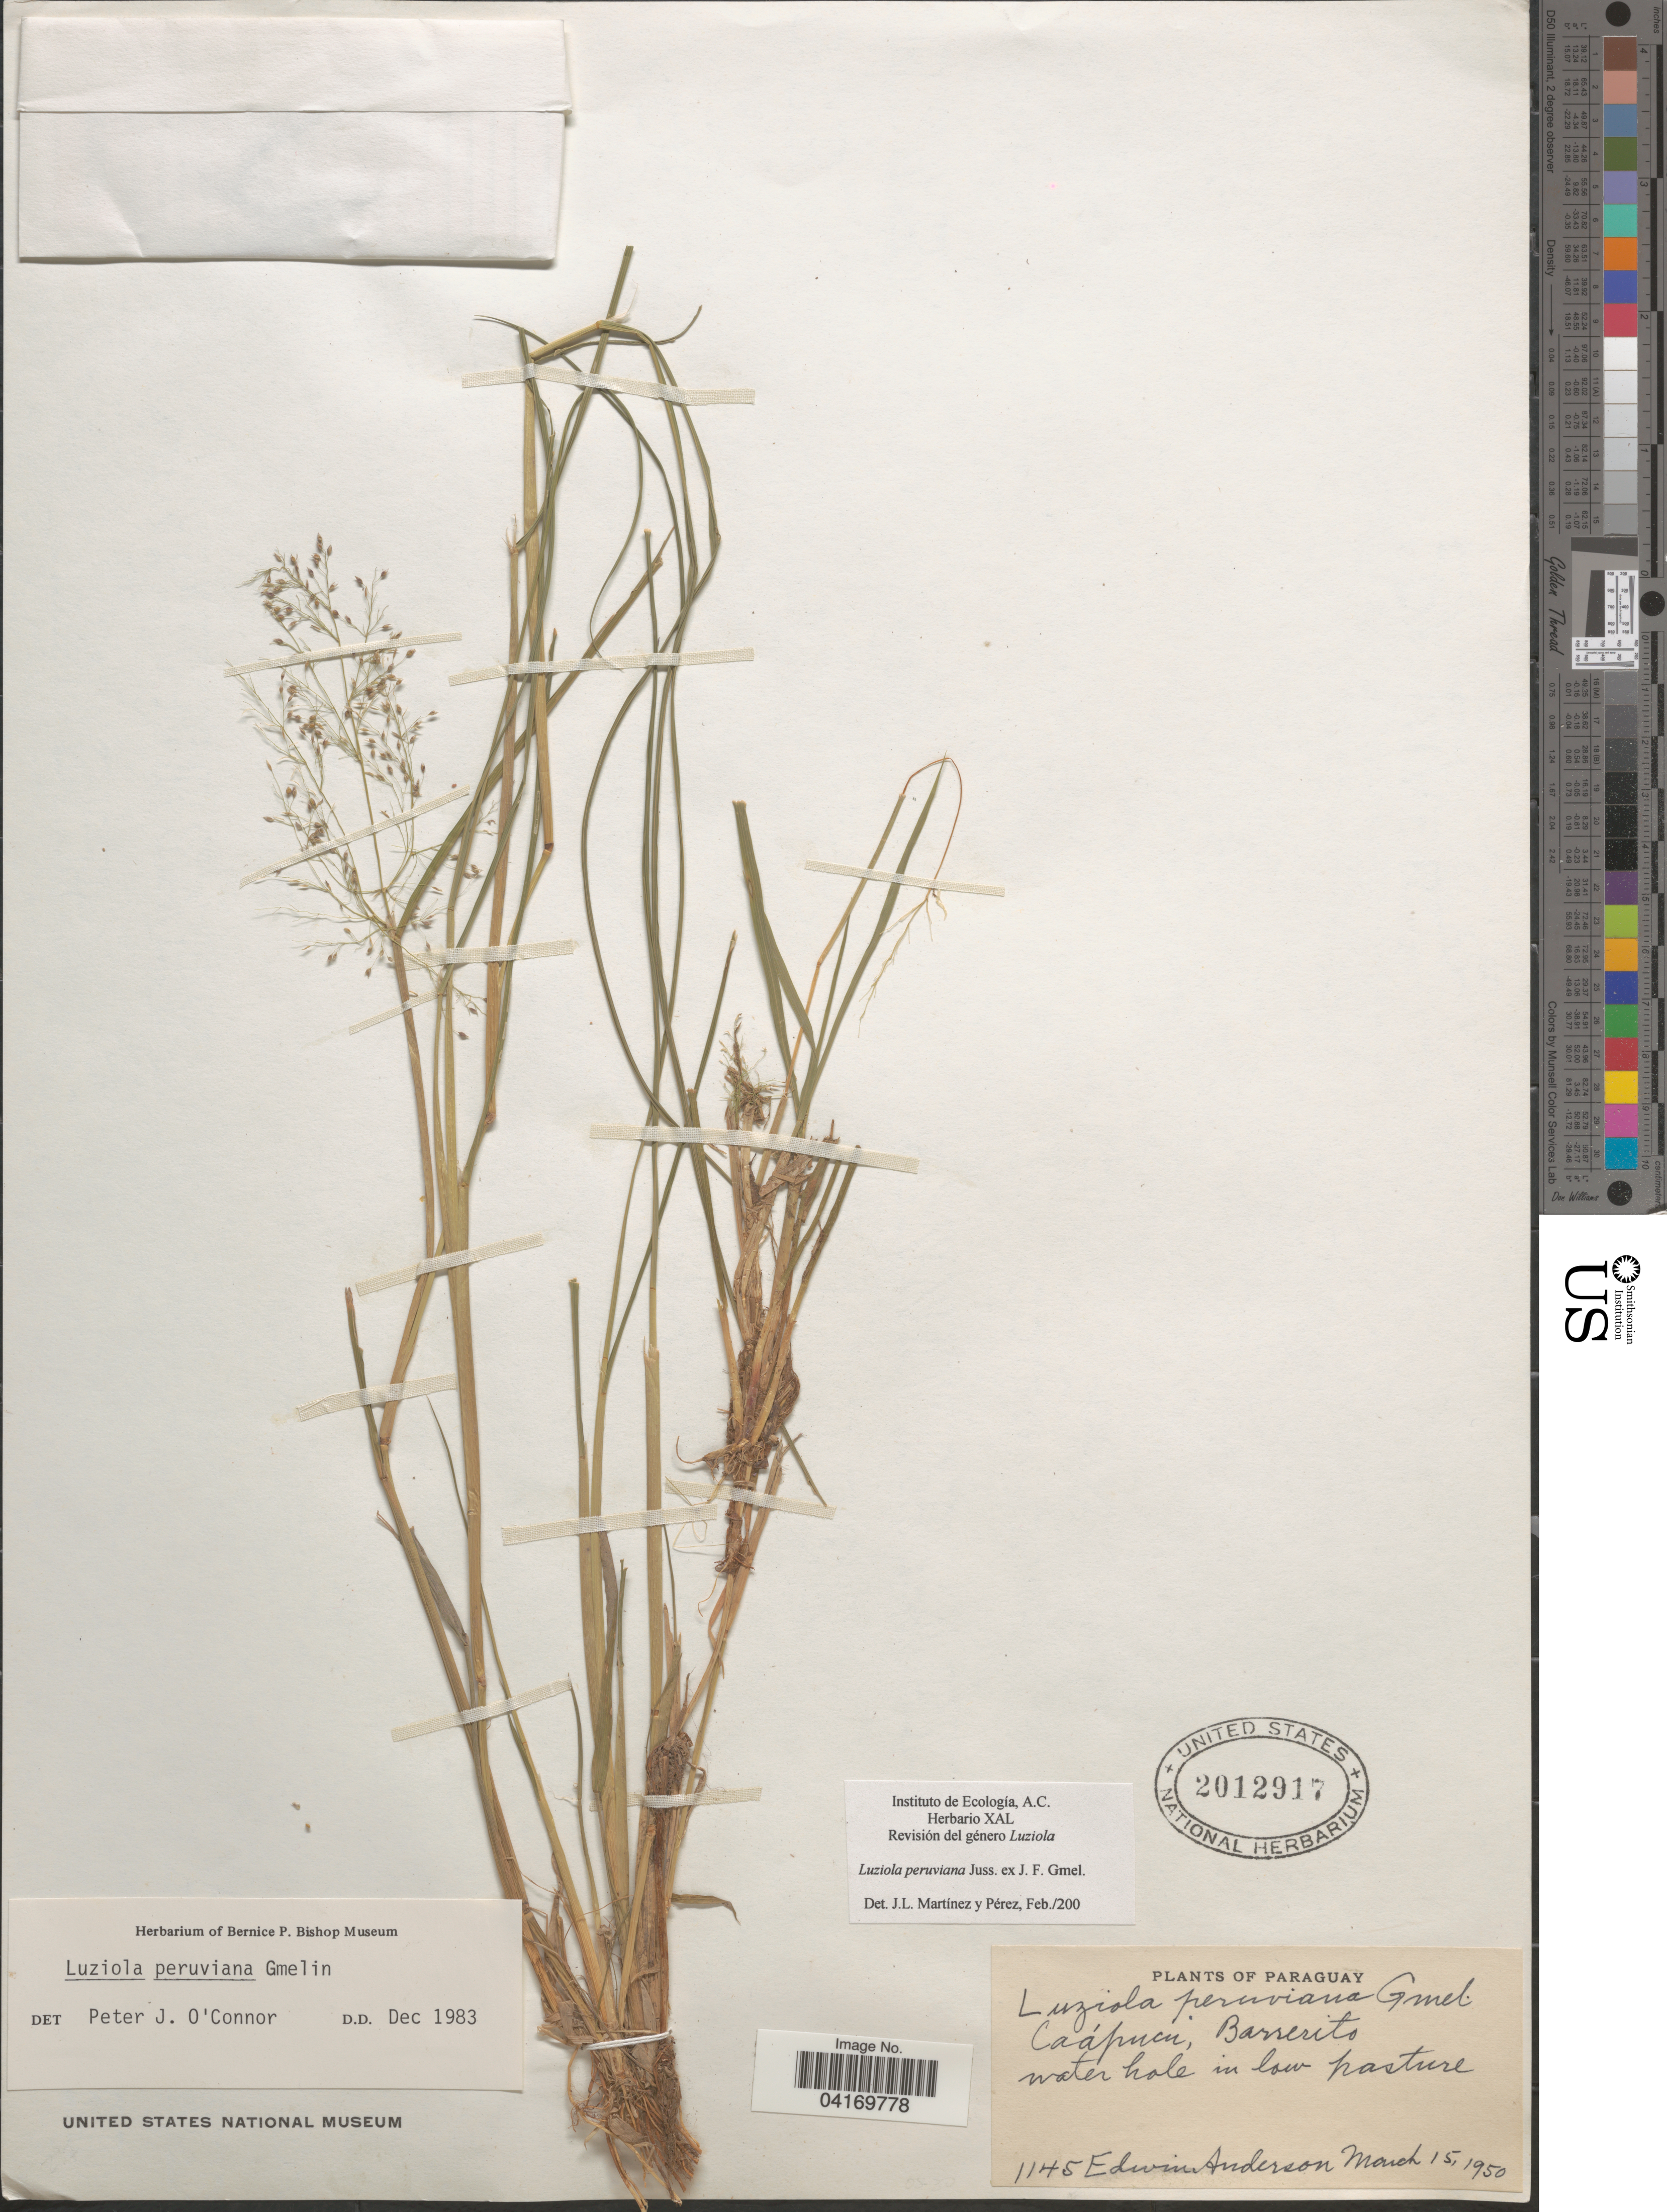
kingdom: Plantae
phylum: Tracheophyta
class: Liliopsida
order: Poales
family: Poaceae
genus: Luziola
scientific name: Luziola peruviana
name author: Juss. ex J.F. Gmel.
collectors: E. Anderson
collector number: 1145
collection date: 1950-03-15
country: Paraguay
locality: Caápucu, Barrerito.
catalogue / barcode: US 2012917